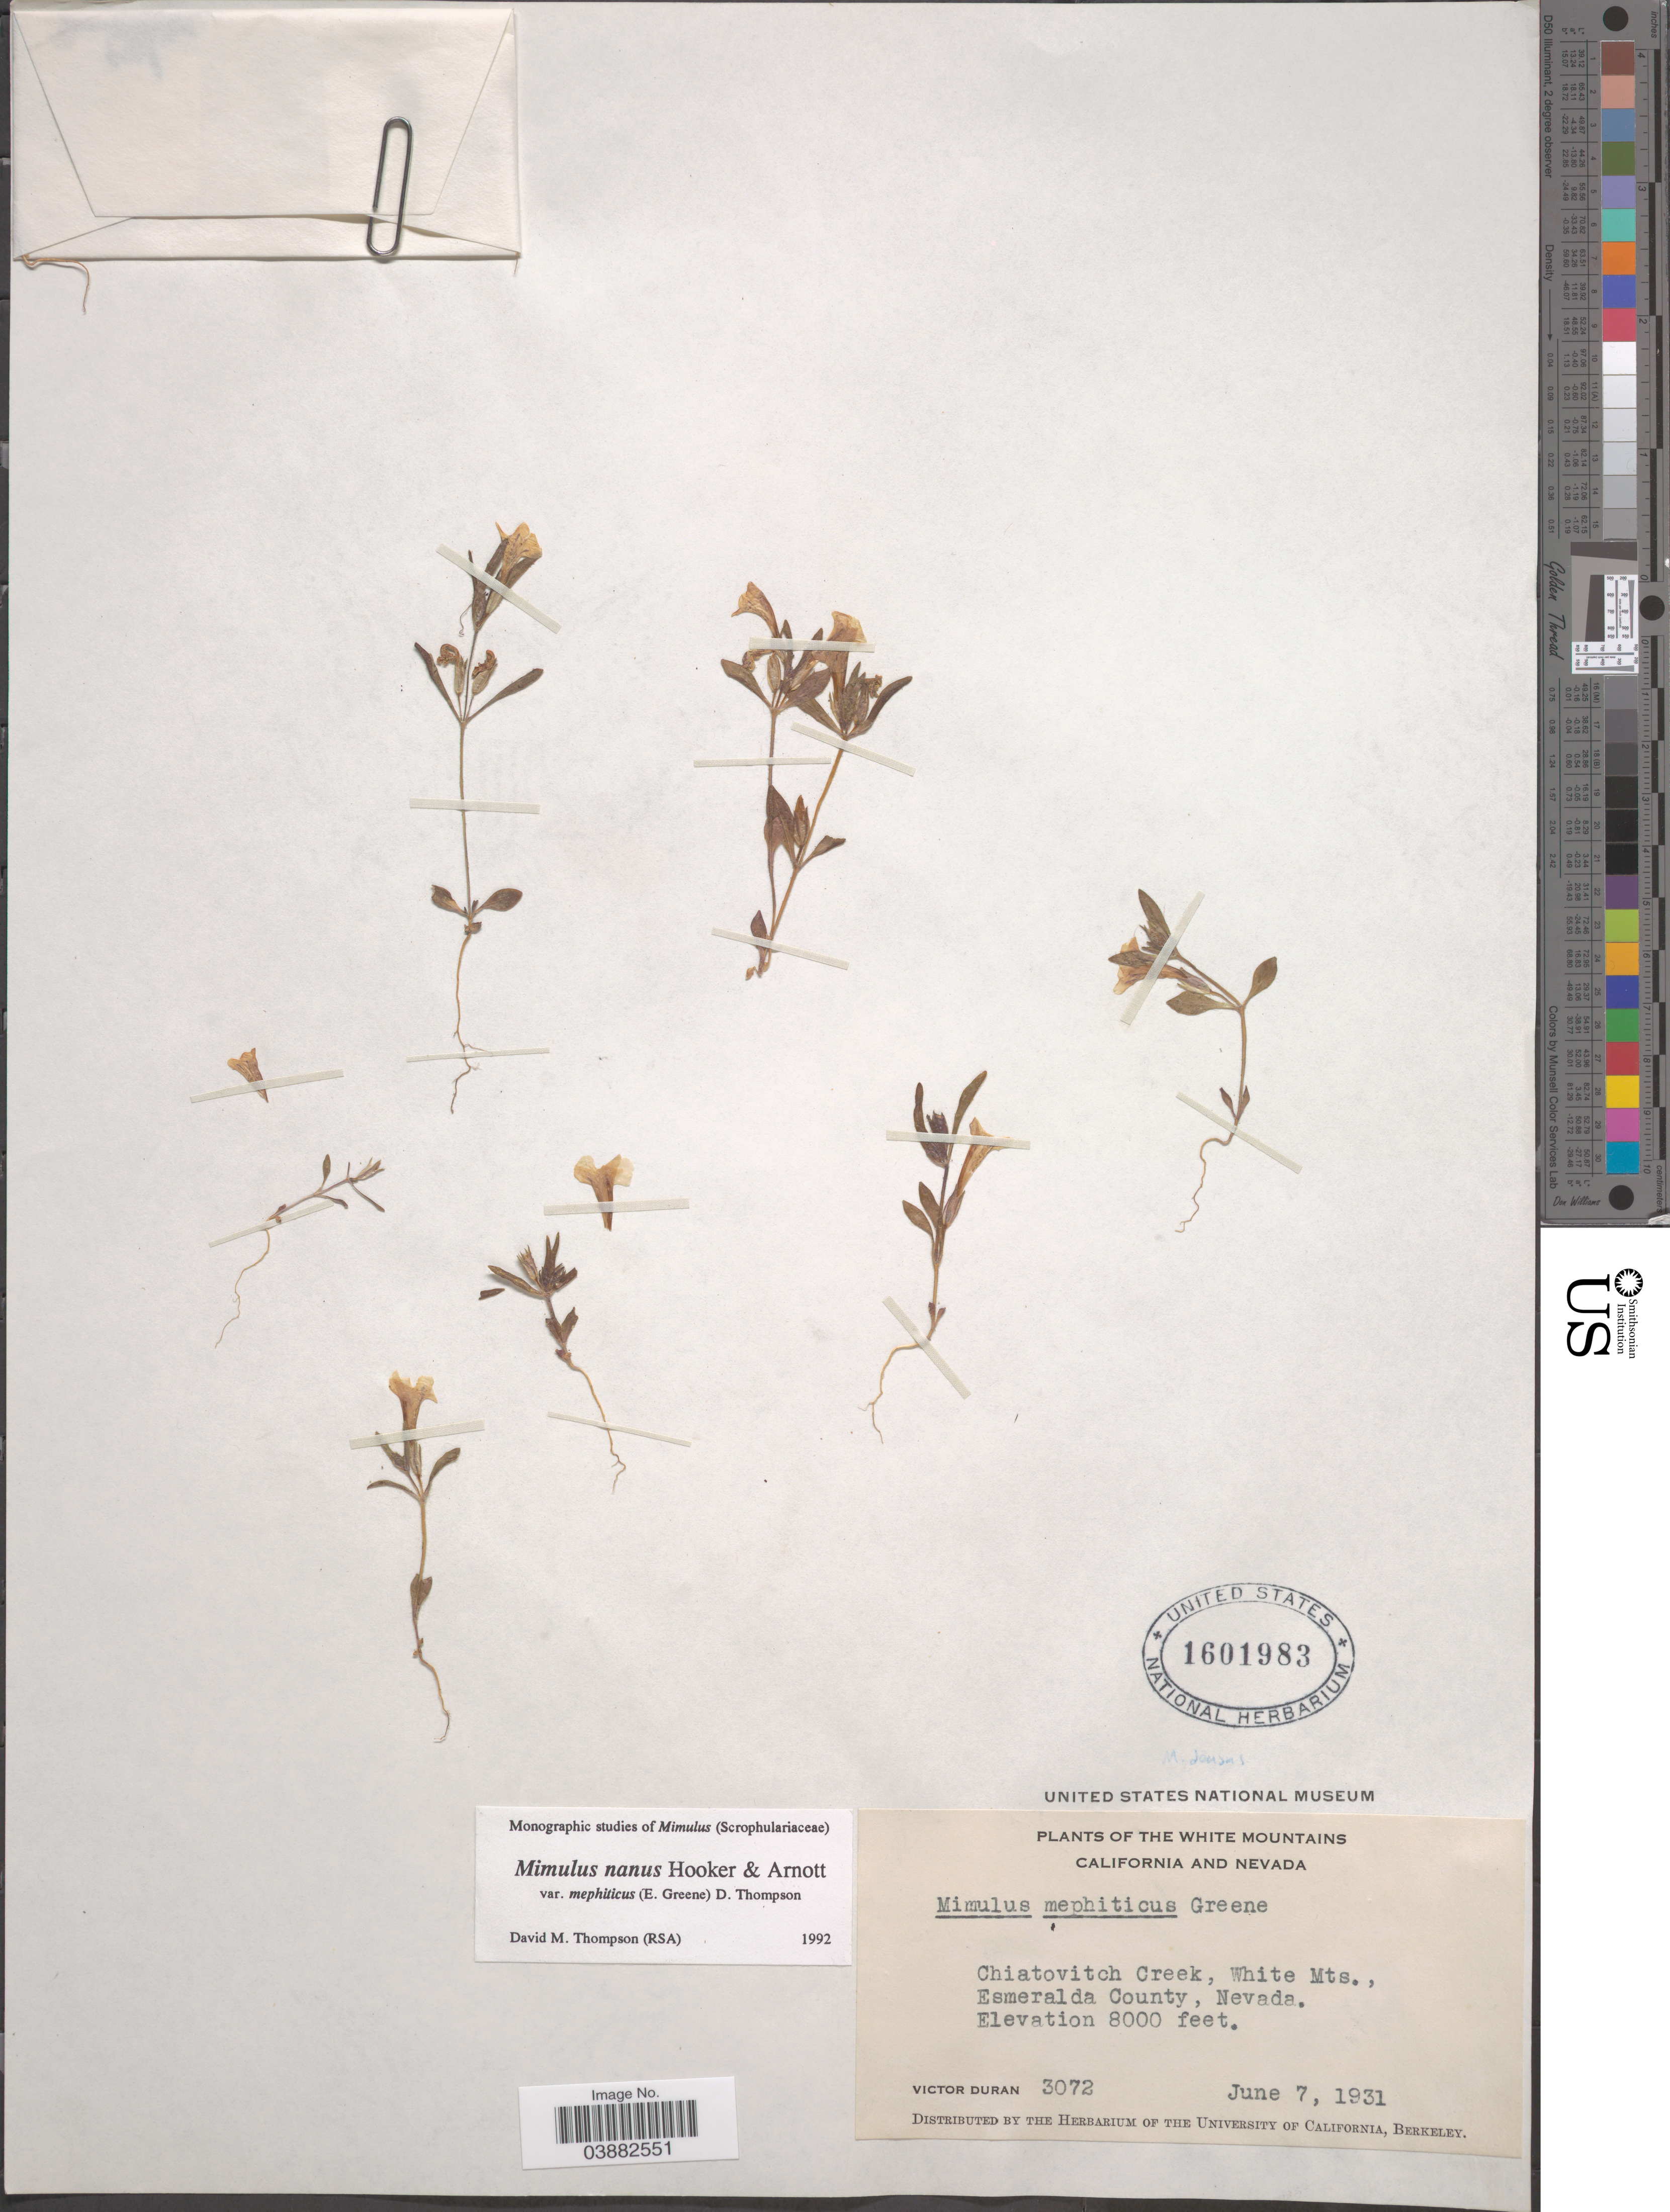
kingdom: Plantae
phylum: Tracheophyta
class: Magnoliopsida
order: Lamiales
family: Phrymaceae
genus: Mimulus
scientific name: Mimulus nanus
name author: Hook. & Arn.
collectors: V. Duran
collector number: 3072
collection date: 1931-06-07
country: United States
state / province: Nevada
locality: The White Mountains. Chiatovitch Creek,White Mts., Esmeralda County.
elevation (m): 2438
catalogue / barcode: US 1601983